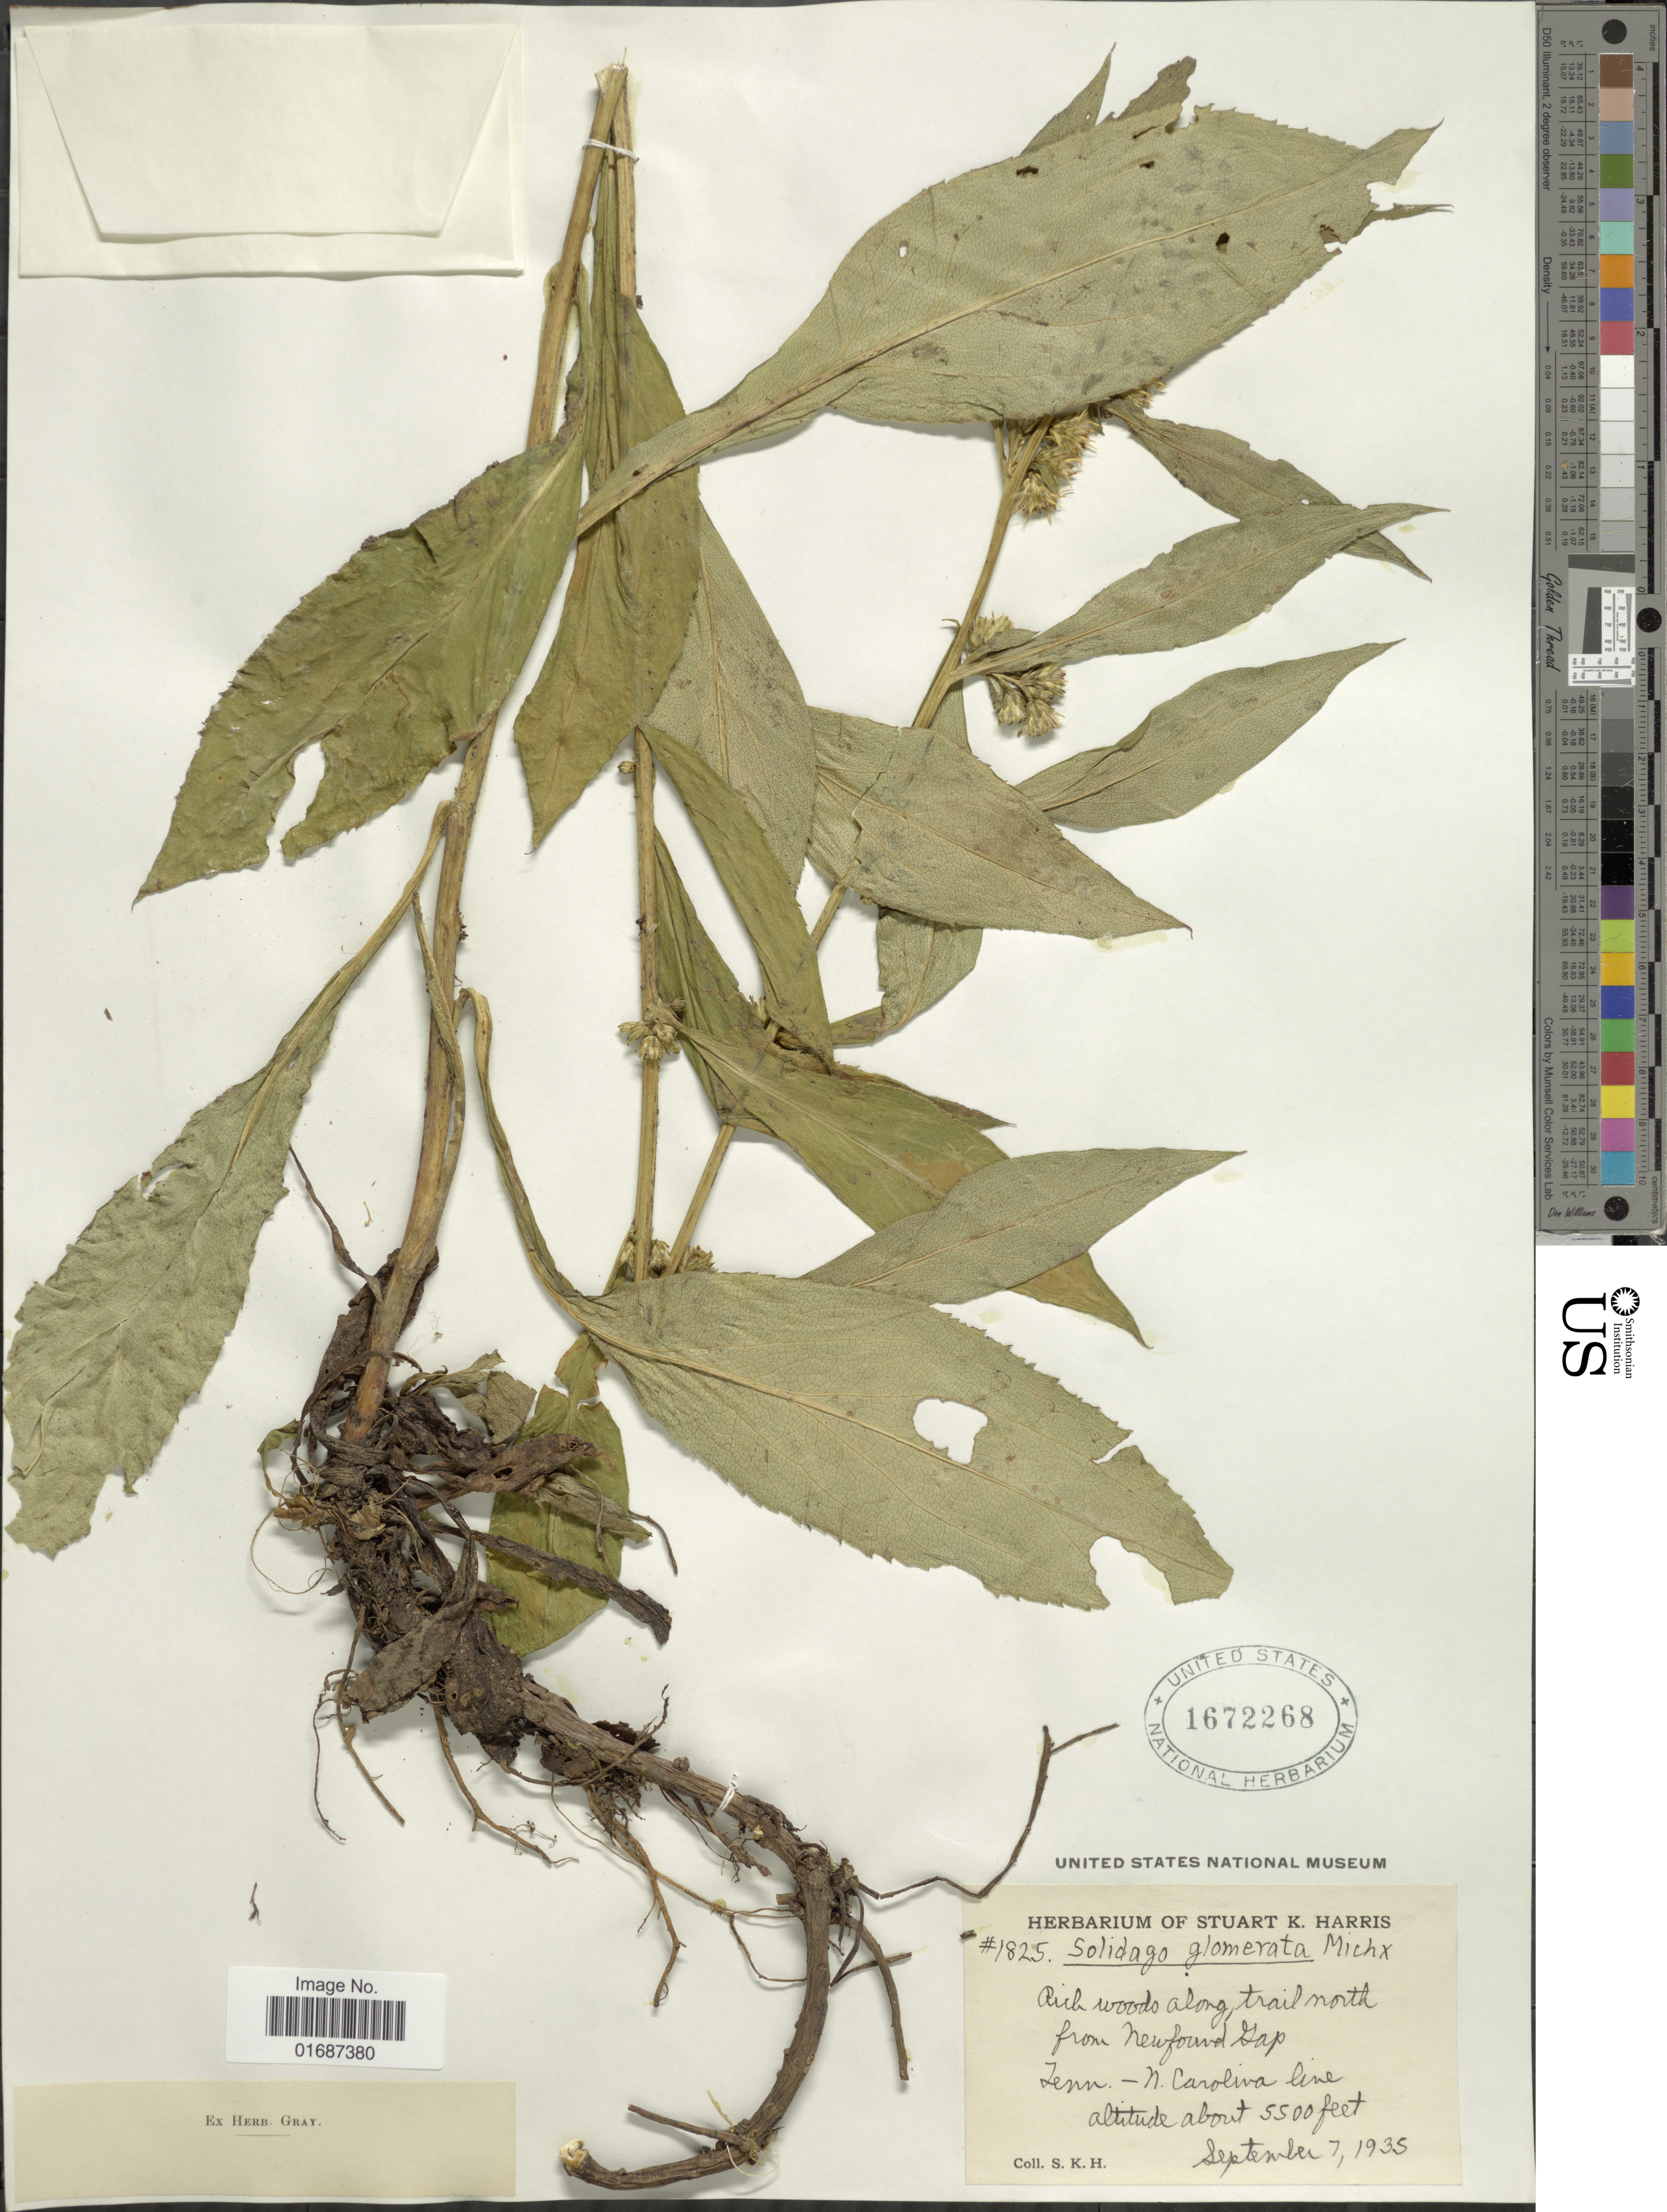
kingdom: Plantae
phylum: Tracheophyta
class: Magnoliopsida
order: Asterales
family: Asteraceae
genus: Solidago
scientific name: Solidago glomerata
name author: Michx.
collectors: S. K. Harris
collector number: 1825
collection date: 1935-09-07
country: United States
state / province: North Carolina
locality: Rich woods along trail north from Newfound Gap, Tenn. - North Carolina Line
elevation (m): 1676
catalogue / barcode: US 1672268